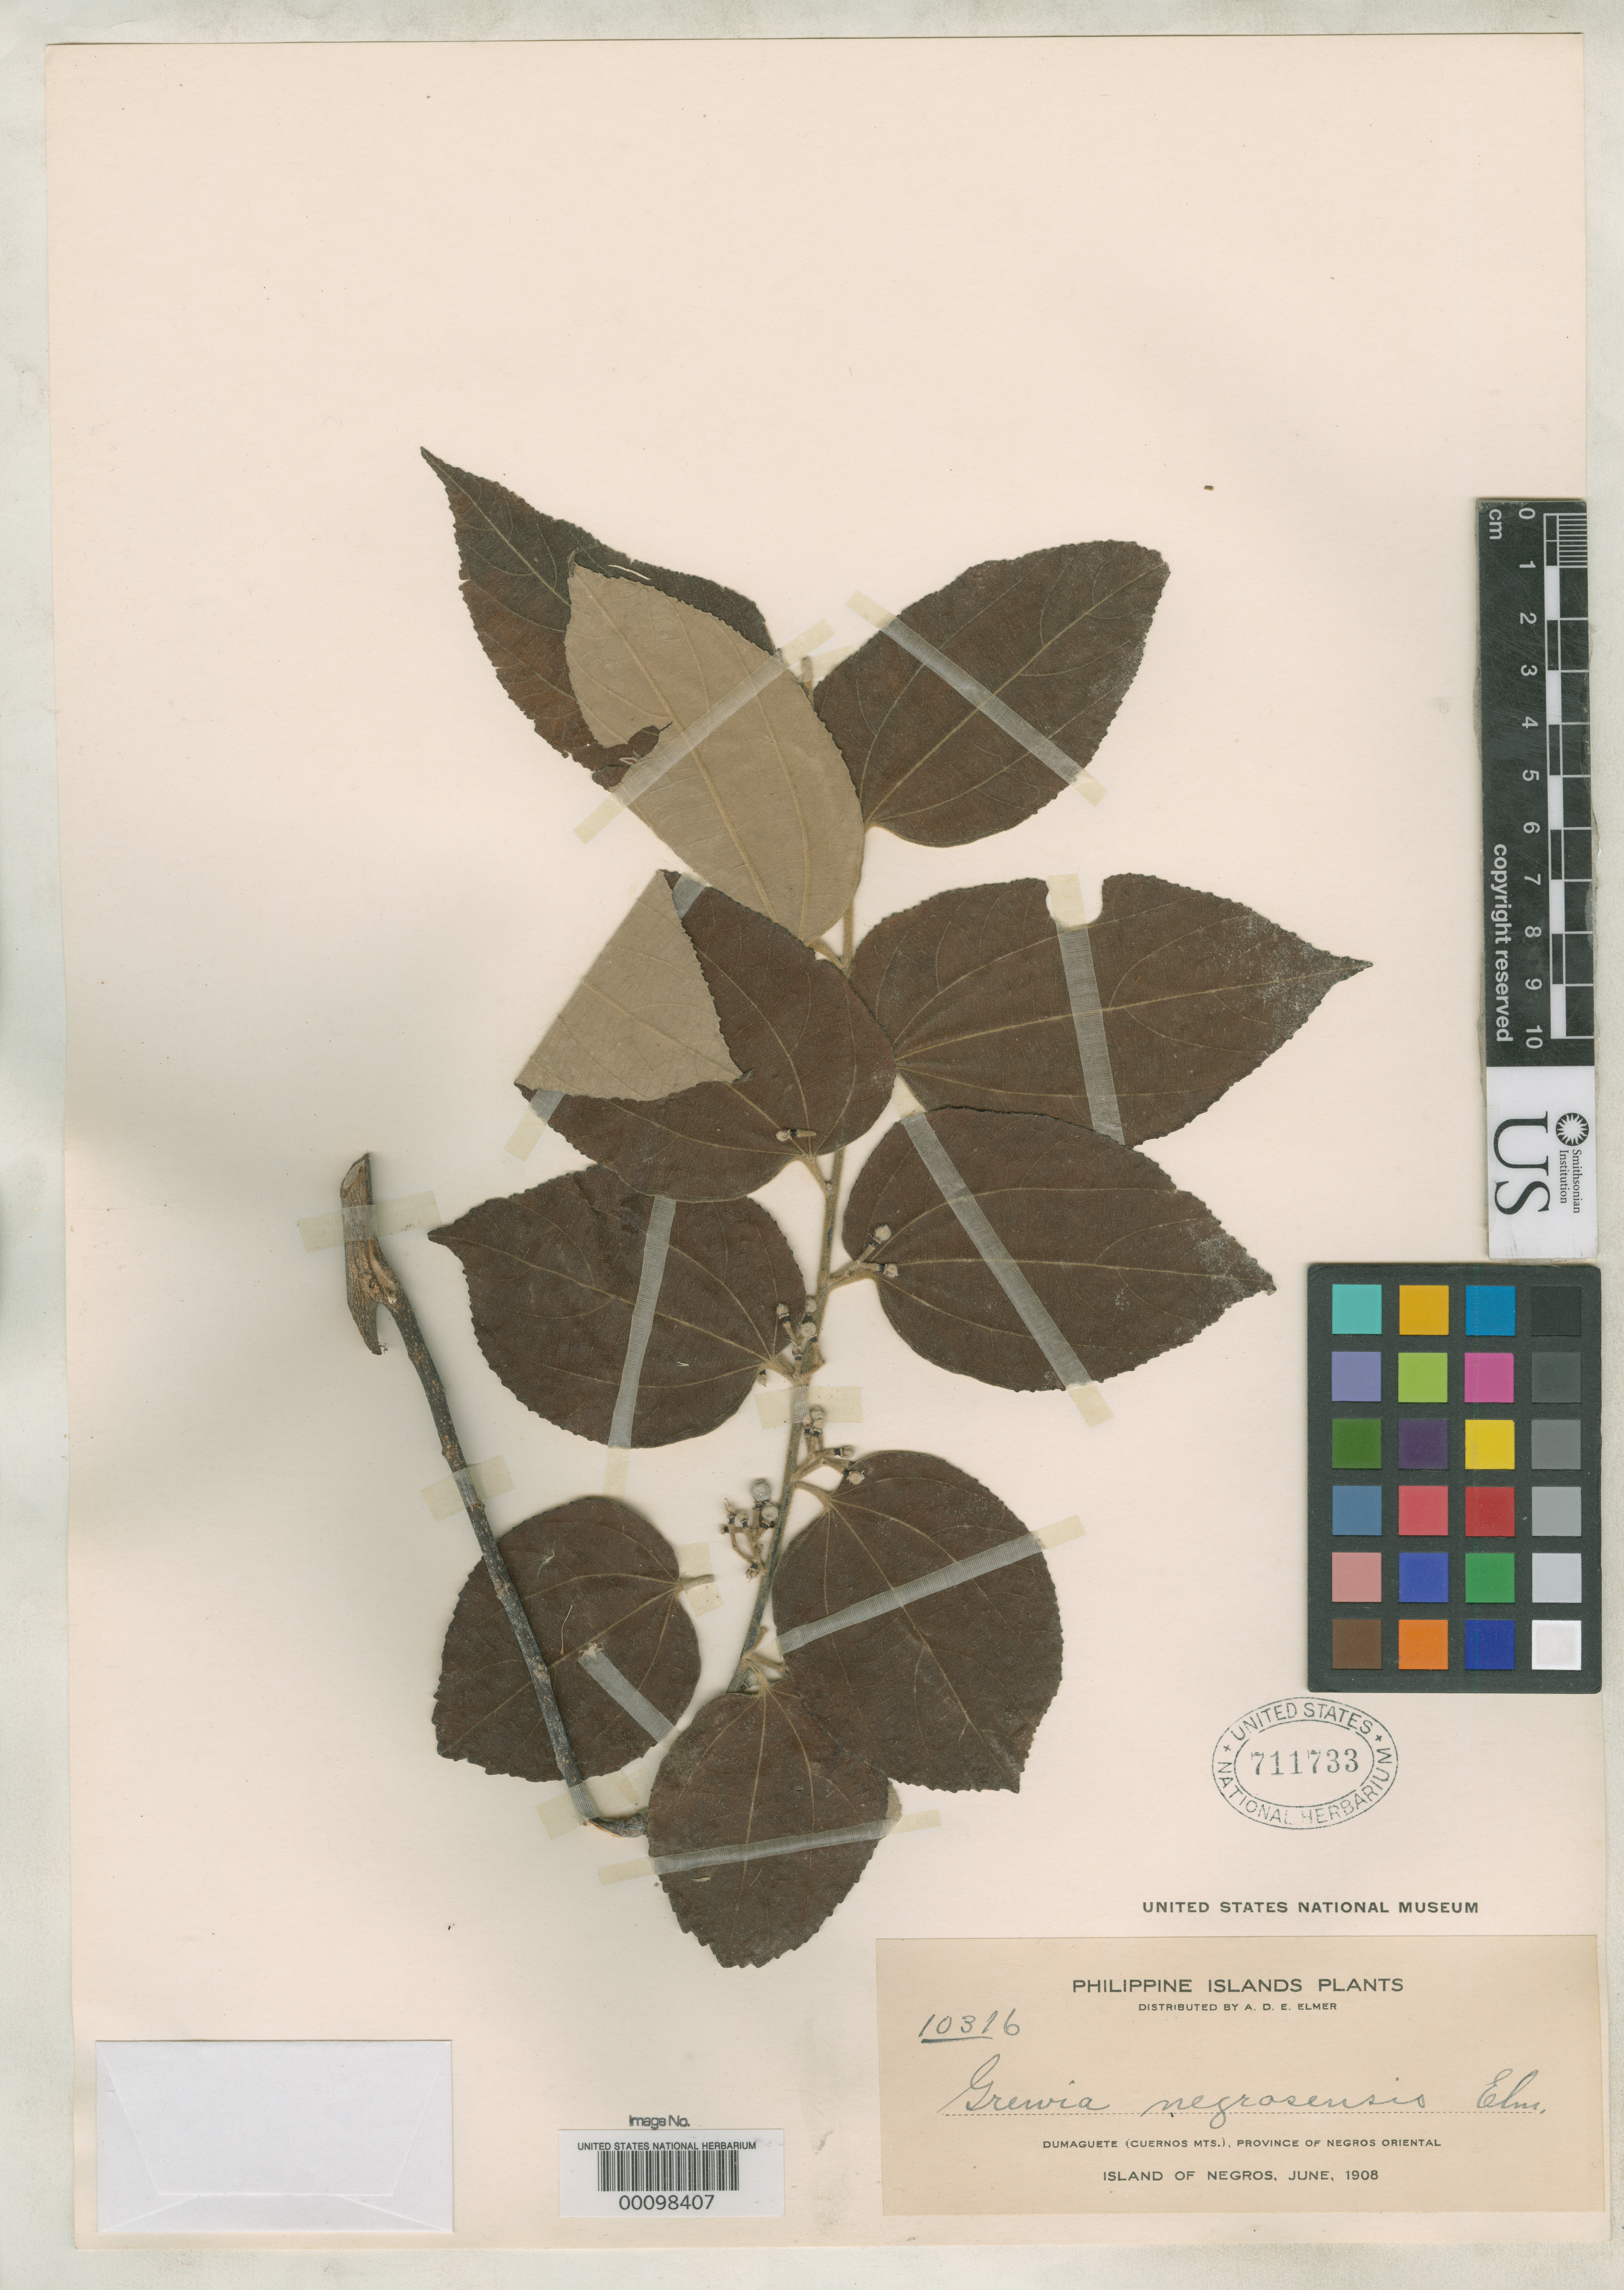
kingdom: Plantae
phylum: Tracheophyta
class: Magnoliopsida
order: Malvales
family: Malvaceae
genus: Grewia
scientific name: Grewia negrosensis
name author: Elmer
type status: Isotype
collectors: A. D. E. Elmer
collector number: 10316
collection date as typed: Jun 1908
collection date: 1908-06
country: Philippines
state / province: Central Visayas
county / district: Negros Oriental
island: Negros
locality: Dumaguete, Cuernos Mts.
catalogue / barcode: US 711733